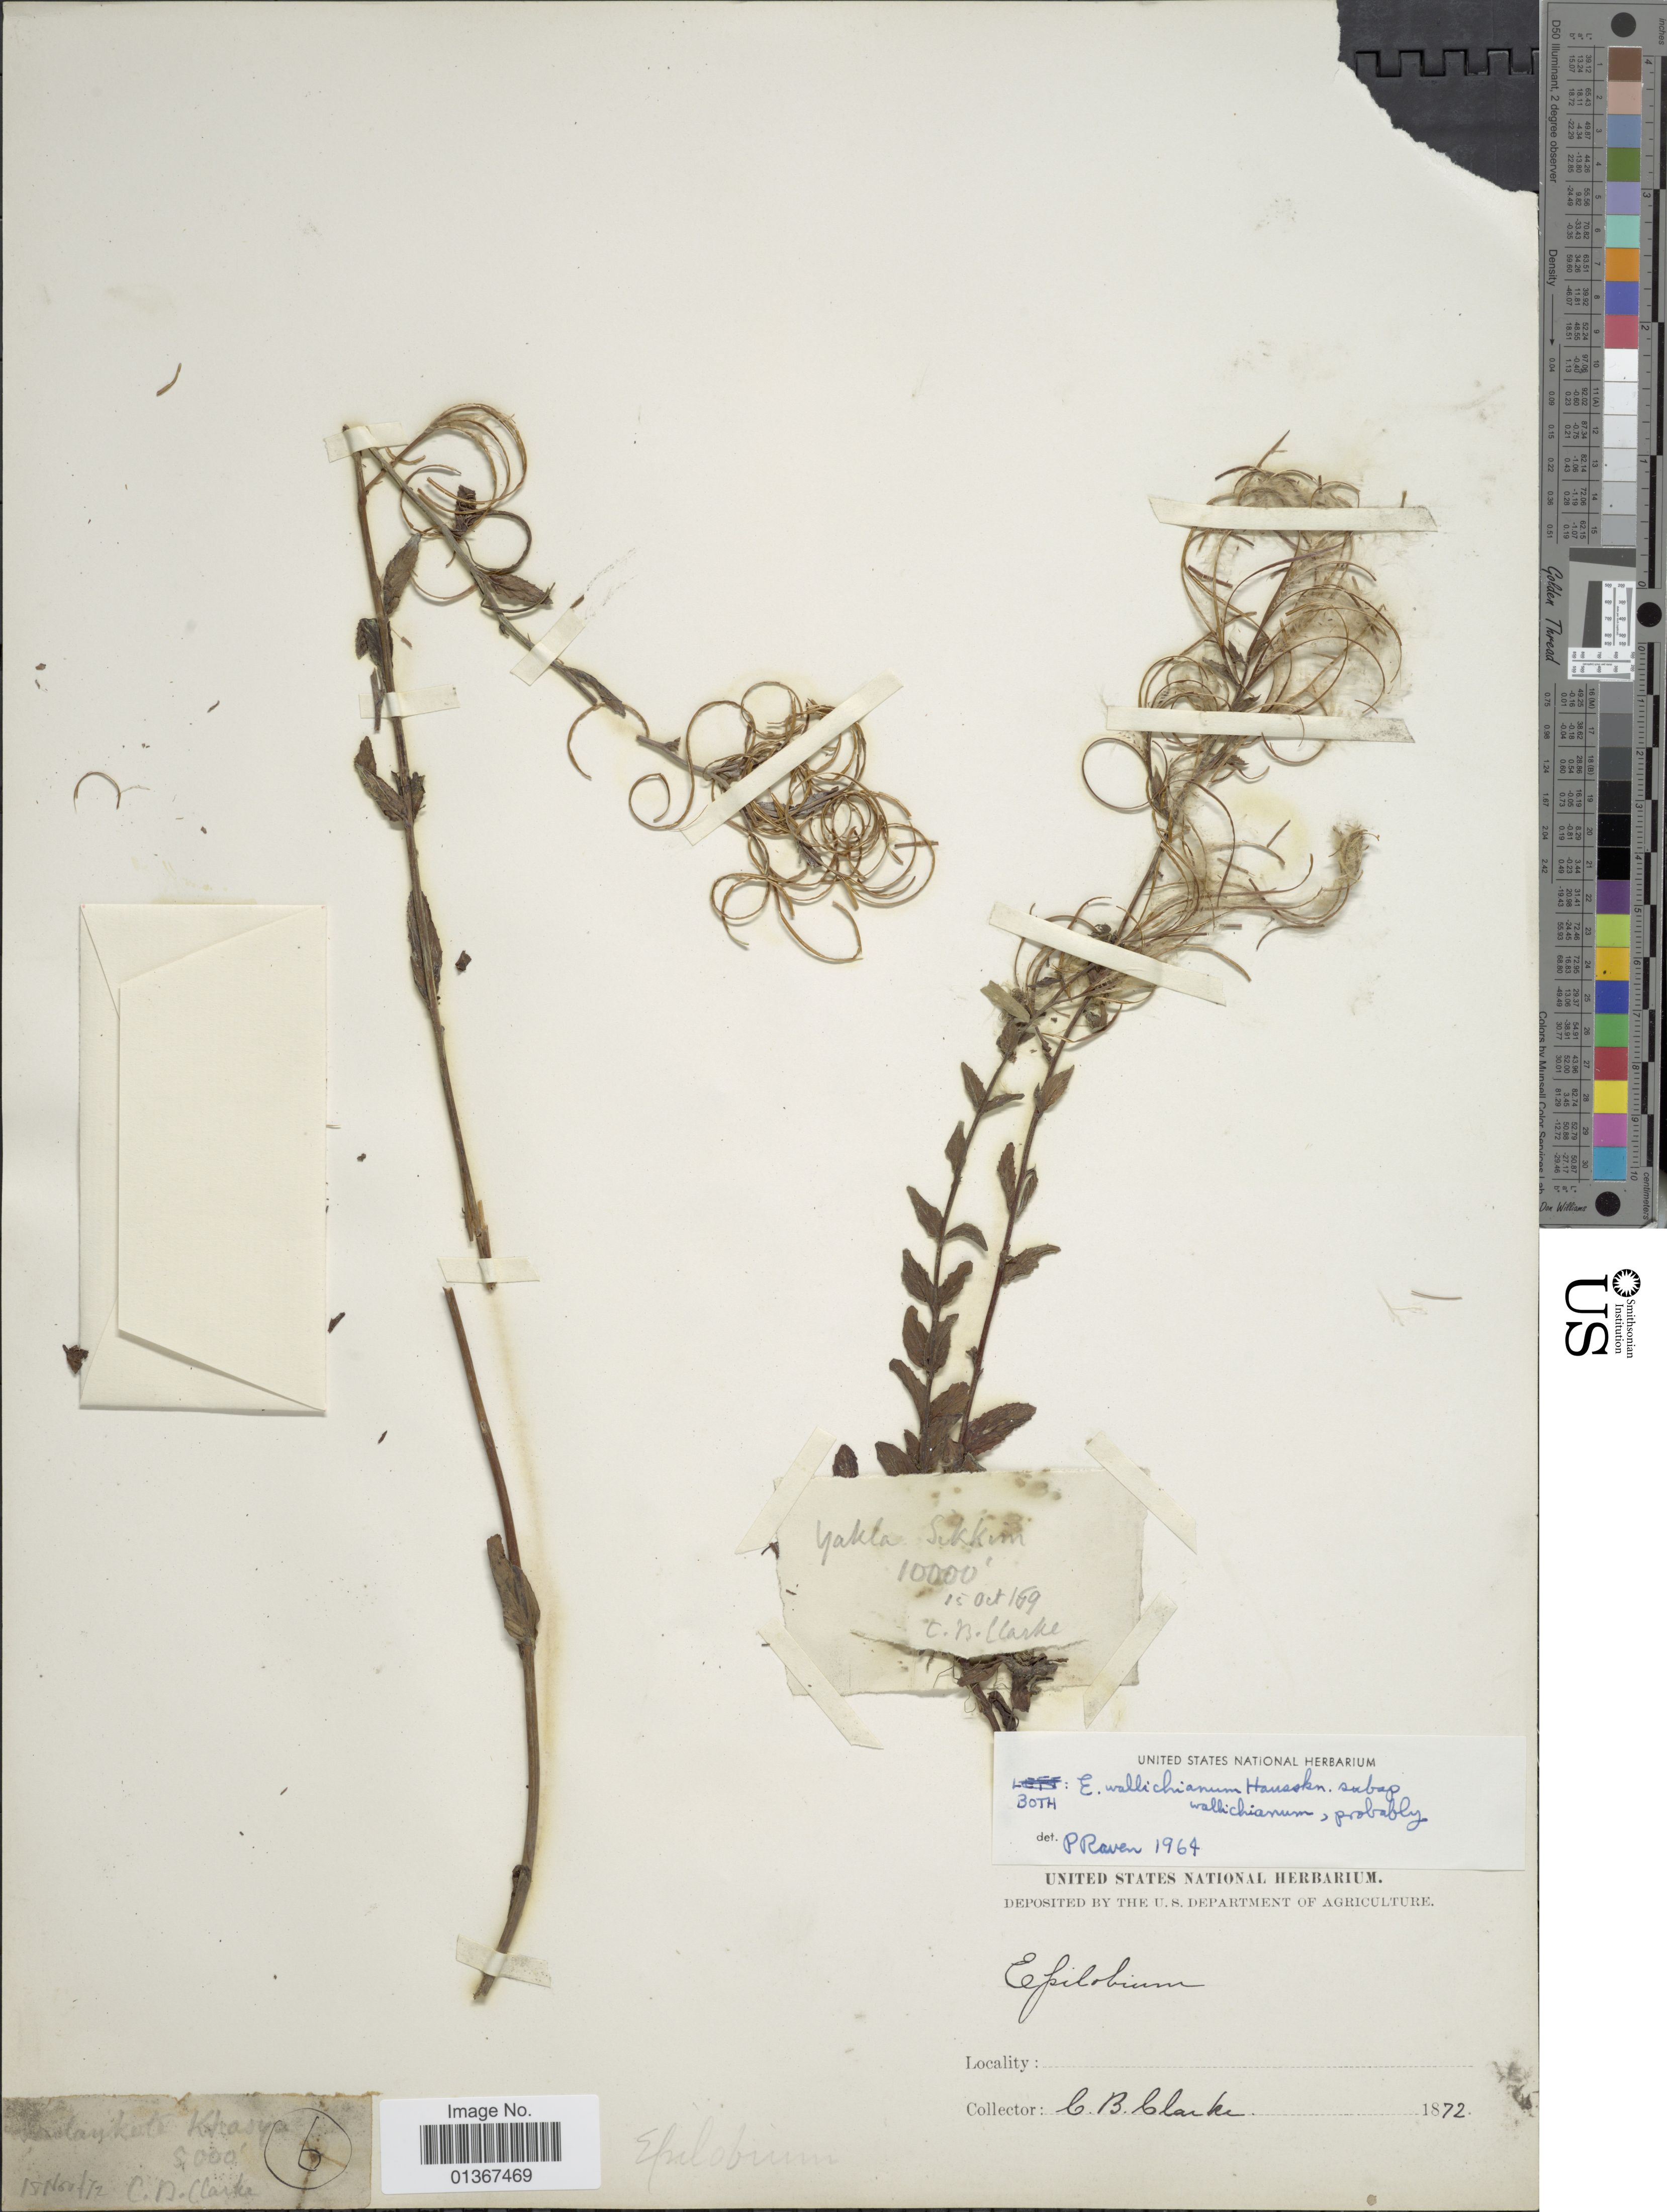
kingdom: Plantae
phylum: Tracheophyta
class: Magnoliopsida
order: Myrtales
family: Onagraceae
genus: Epilobium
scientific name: Epilobium wallichianum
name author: Hausskn.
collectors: C. B. Clarke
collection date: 1872-10-15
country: India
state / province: Sikkim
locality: Yakta.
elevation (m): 3048